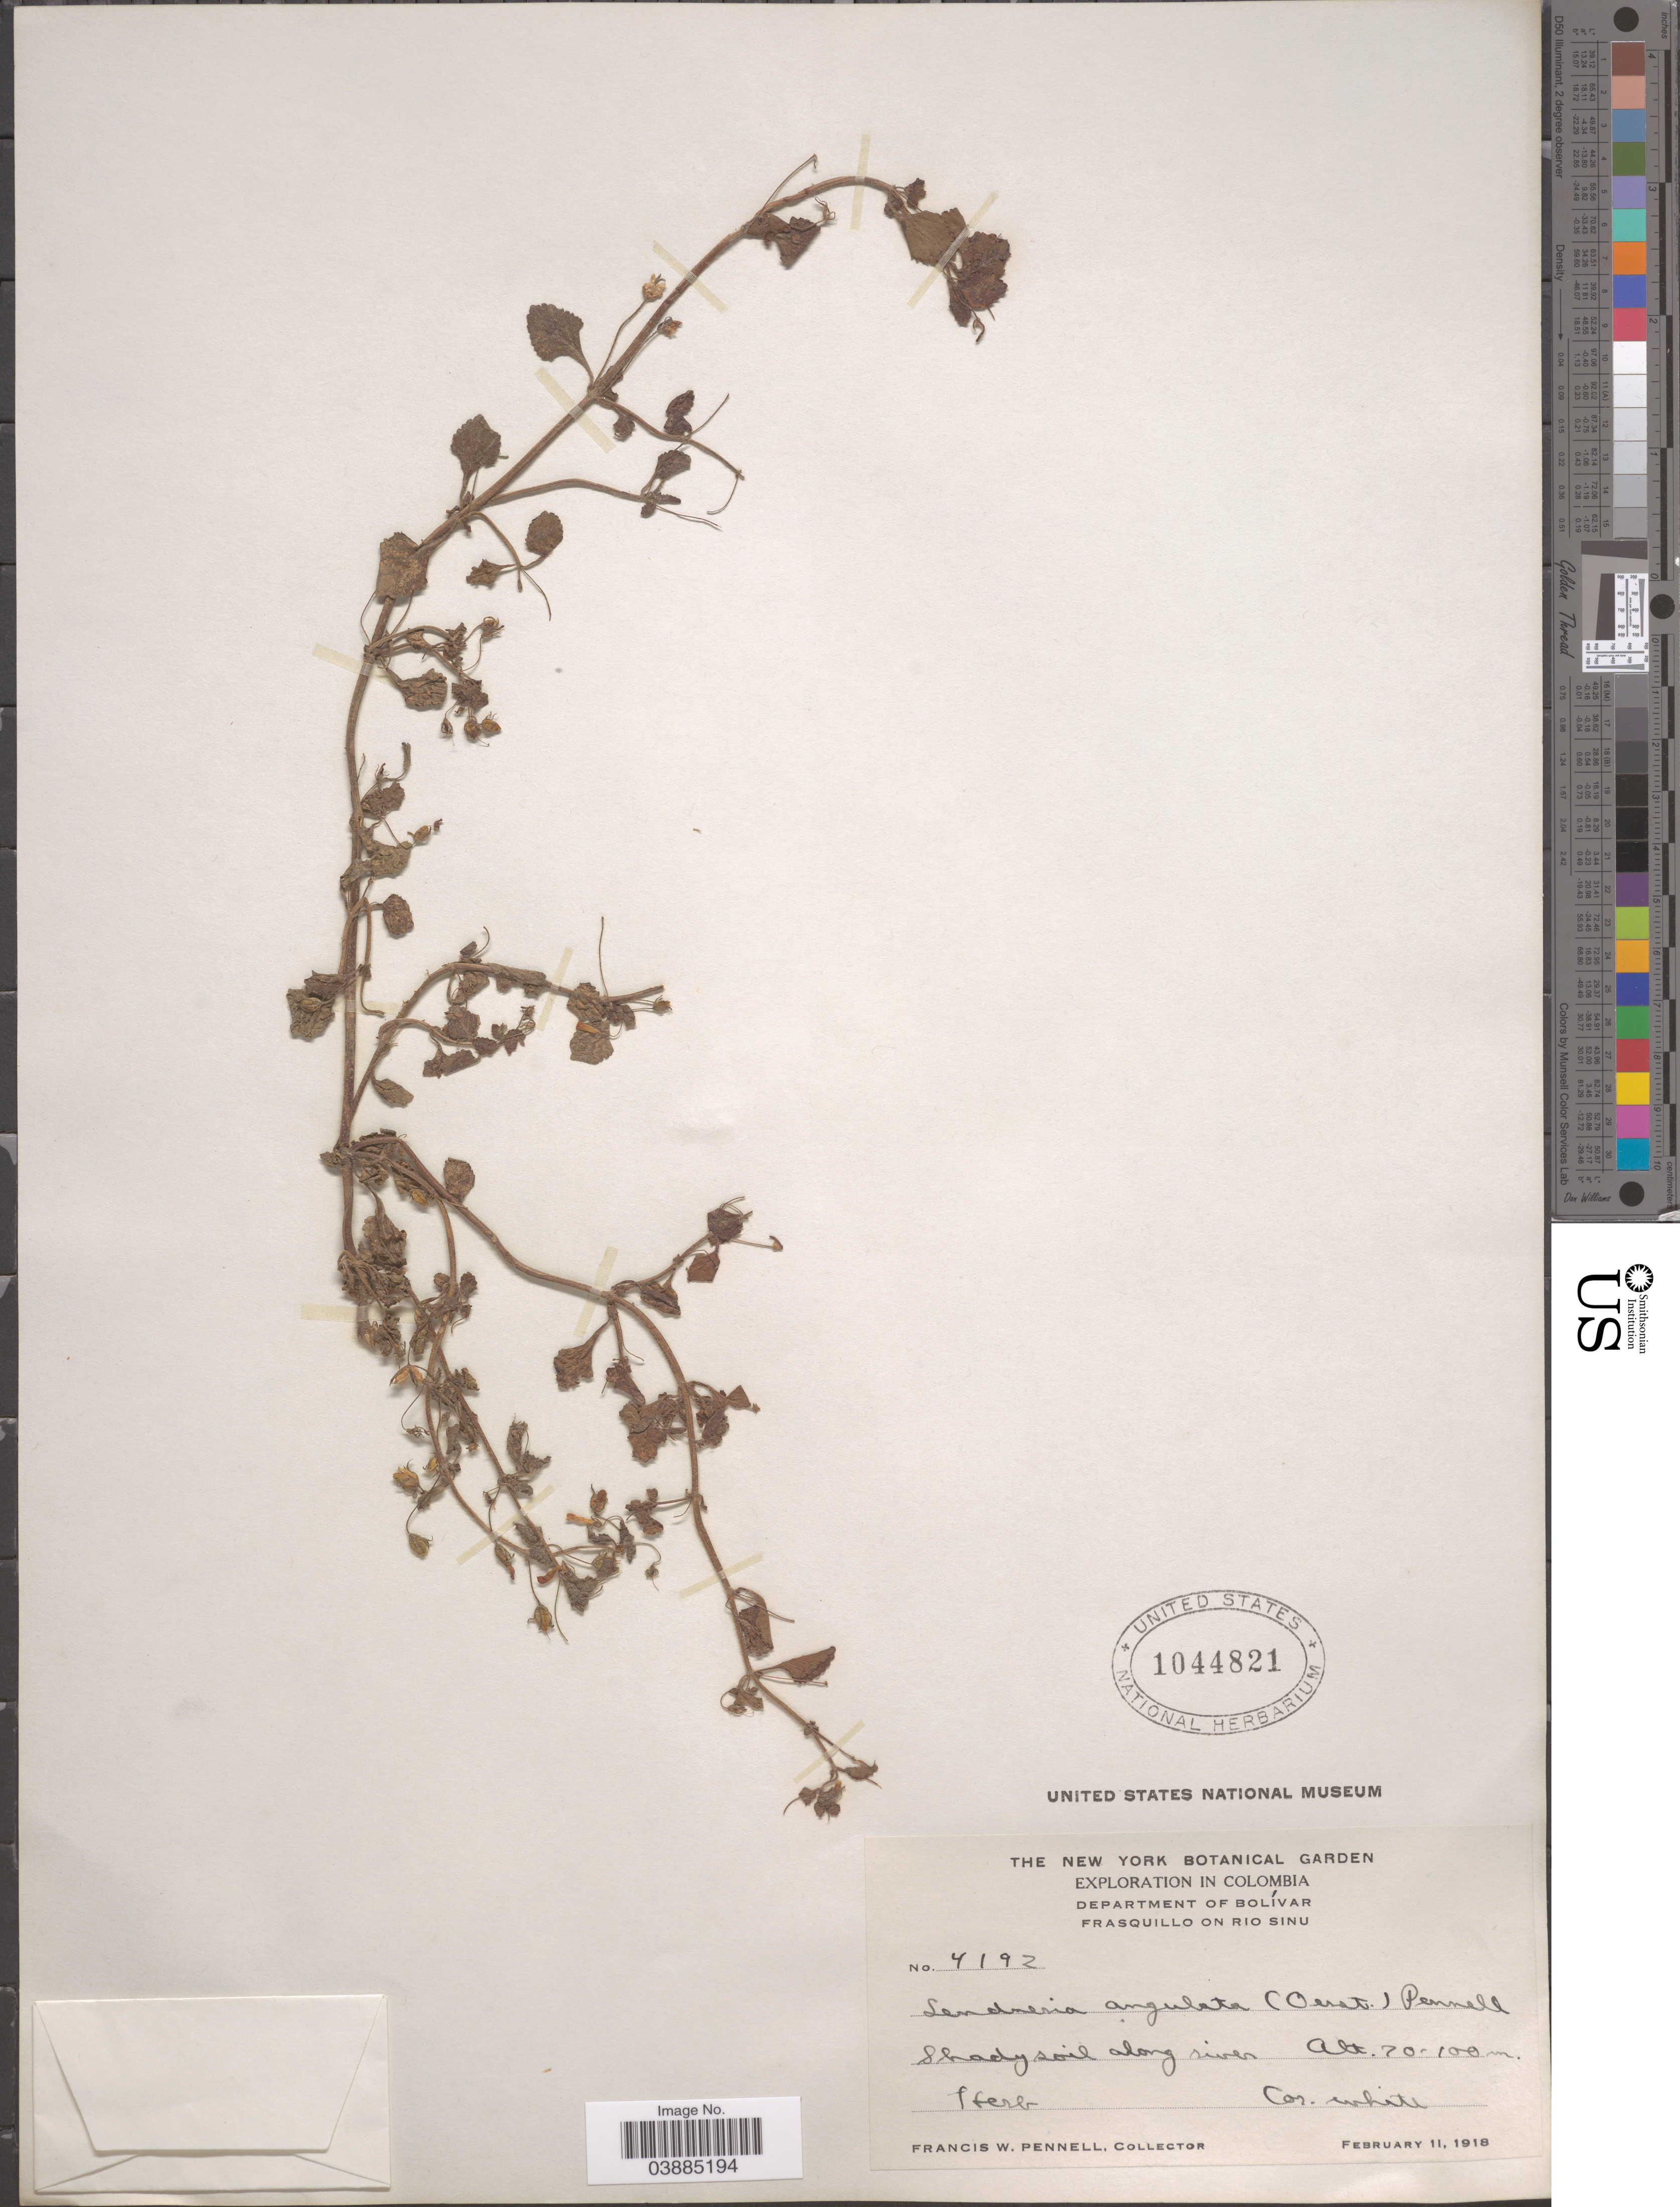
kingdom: Plantae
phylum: Tracheophyta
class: Magnoliopsida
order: Lamiales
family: Plantaginaceae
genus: Lendneria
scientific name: Lendneria angulata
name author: (Oerst.) Pennell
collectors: F. W. Pennell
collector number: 4192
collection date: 1918-02-11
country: Colombia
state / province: Bolívar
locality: Department of Bolívar. Frasquillo on Rio Sinu.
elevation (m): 70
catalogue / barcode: US 1044821